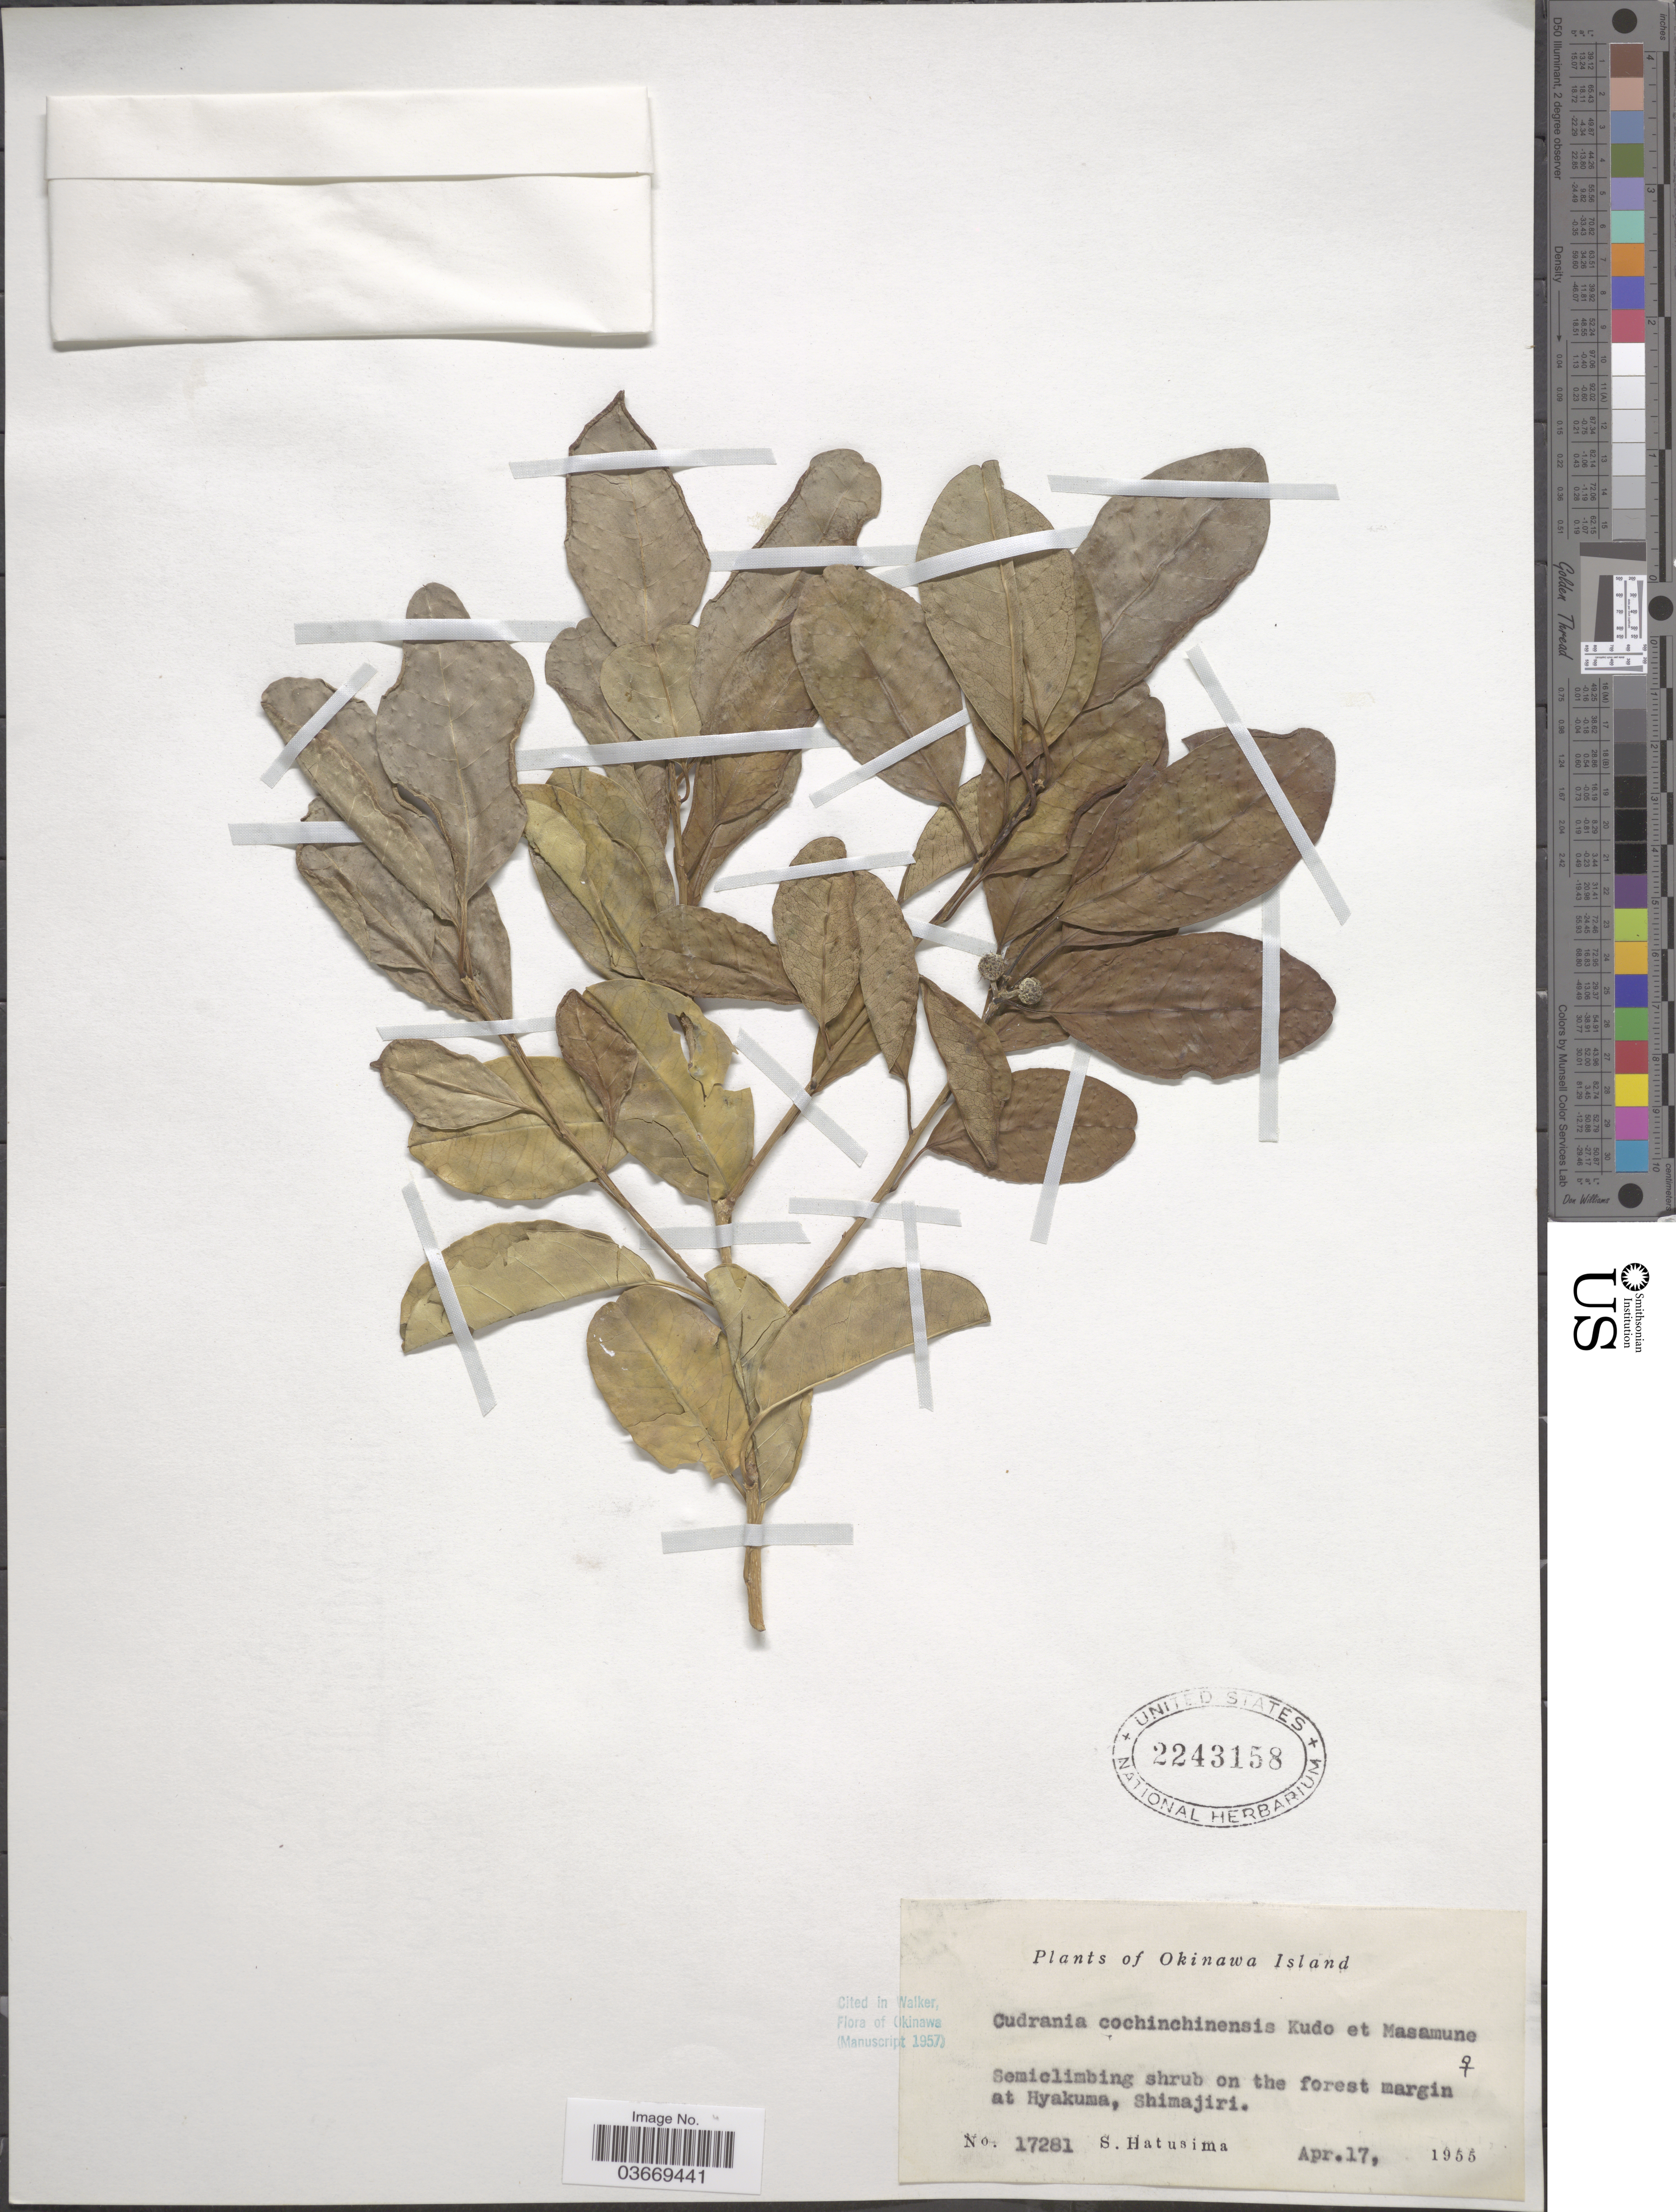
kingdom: Plantae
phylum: Tracheophyta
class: Magnoliopsida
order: Rosales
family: Moraceae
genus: Maclura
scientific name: Maclura cochinchinensis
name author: (Lour.) Corner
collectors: S. Hatusima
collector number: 17281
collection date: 1955-04-17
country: Japan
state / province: Okinawa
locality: Okinawa Island. Hyakuma, Shimajiri.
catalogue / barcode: US 2243158